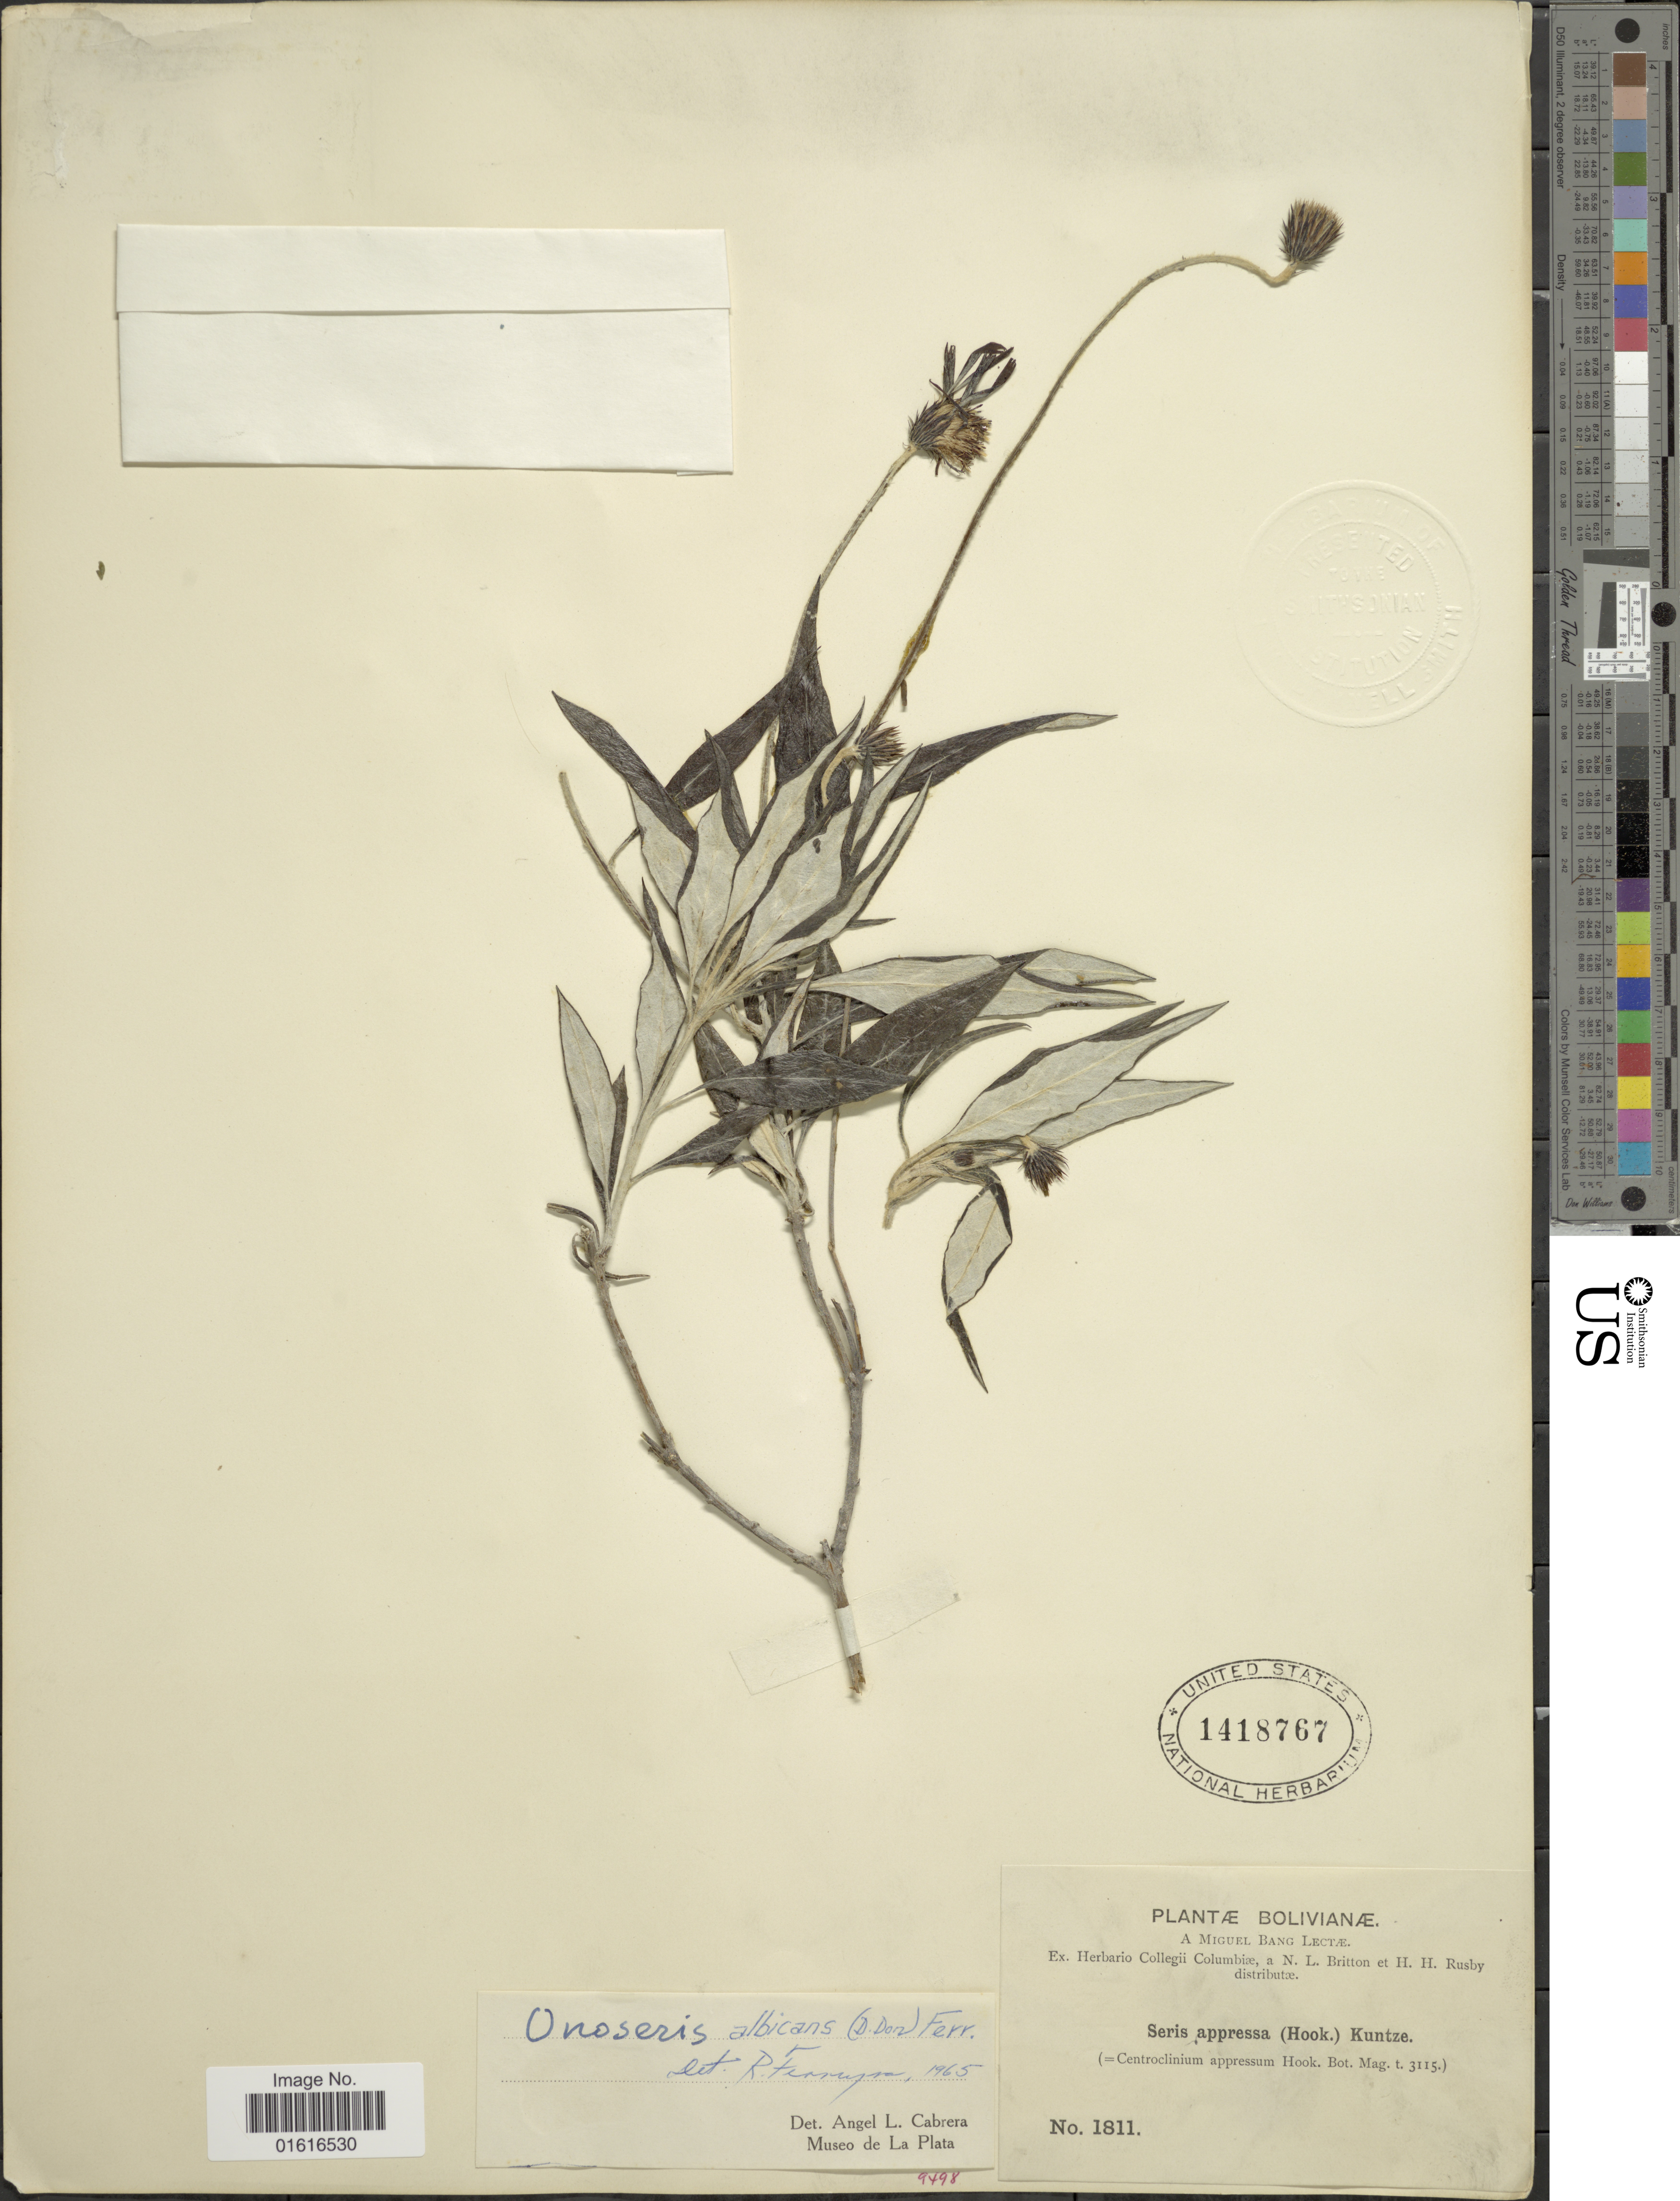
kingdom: Plantae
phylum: Tracheophyta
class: Magnoliopsida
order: Asterales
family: Asteraceae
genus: Onoseris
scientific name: Onoseris albicans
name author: (D. Don) Ferreyra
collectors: M. Bang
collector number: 1811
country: Bolivia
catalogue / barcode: US 1418767